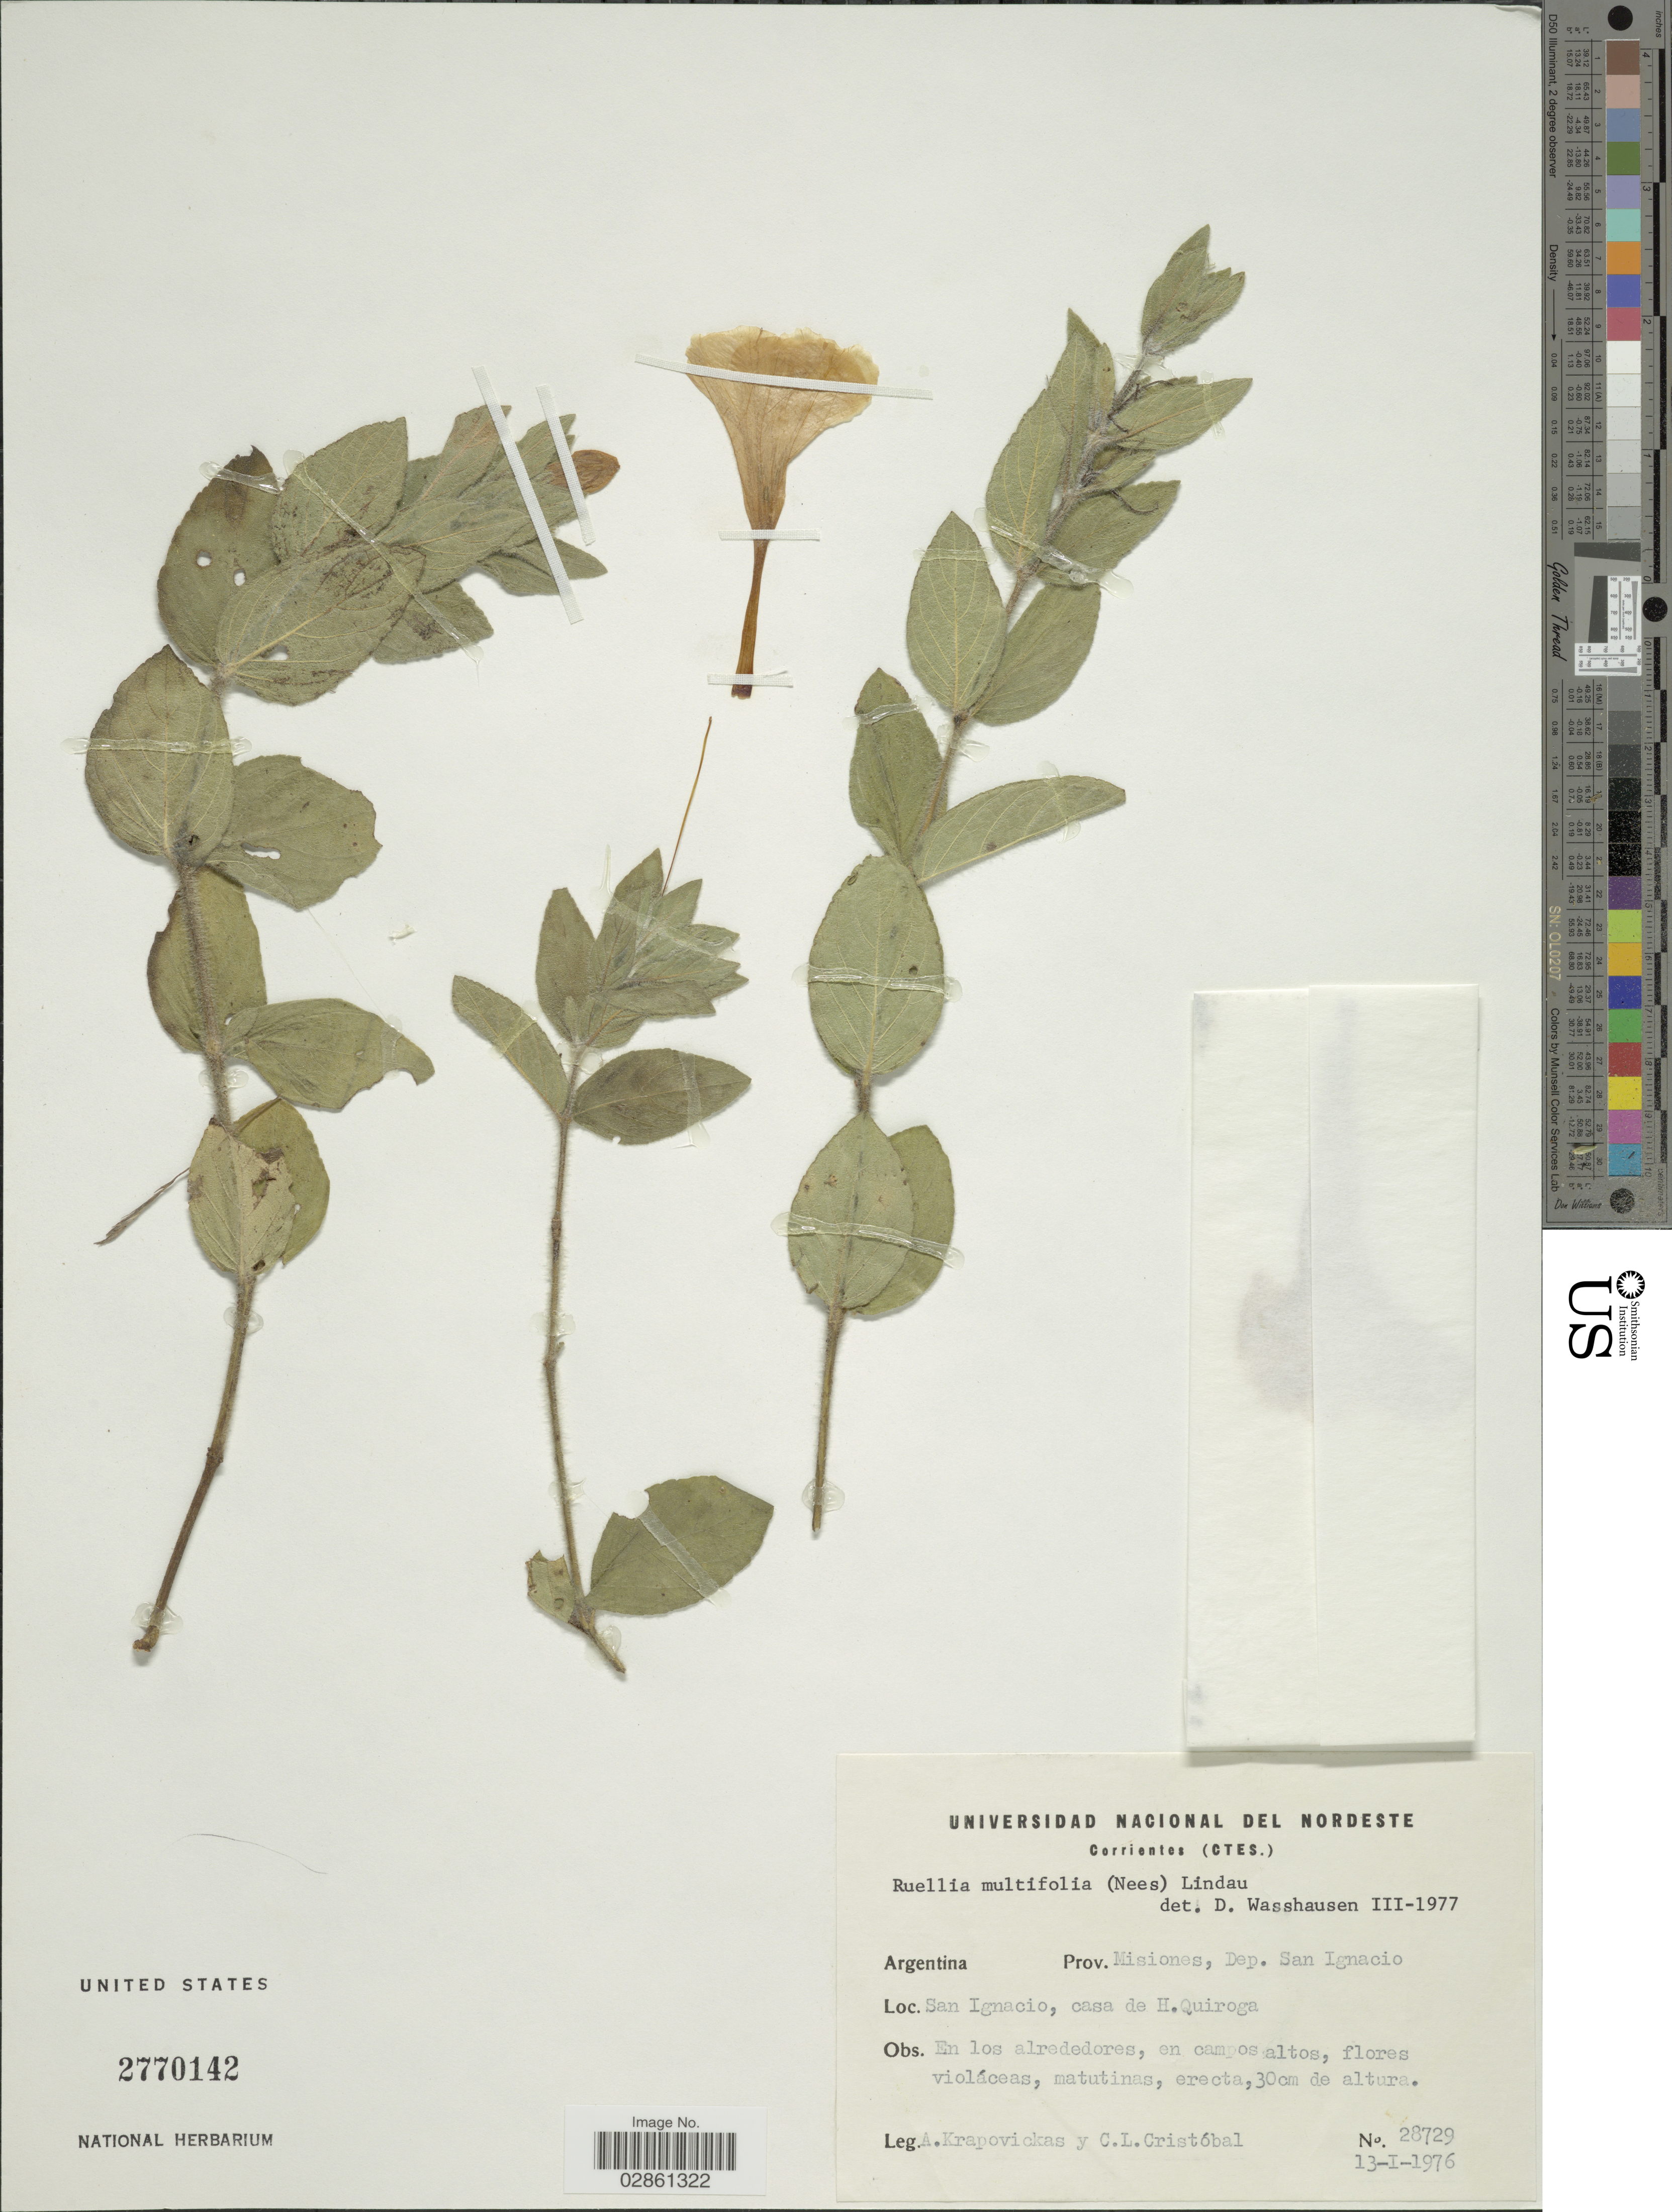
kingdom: Plantae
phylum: Tracheophyta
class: Magnoliopsida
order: Lamiales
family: Acanthaceae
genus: Ruellia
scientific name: Ruellia multifolia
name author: (Nees) Lindau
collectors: A. Krapovickas & C. L. Cristóbal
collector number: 28729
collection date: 1976-01-13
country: Argentina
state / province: Misiones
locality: Dep. San Ignacio, San Ignacio, casa de H.Quiroga.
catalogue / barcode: US 2770142